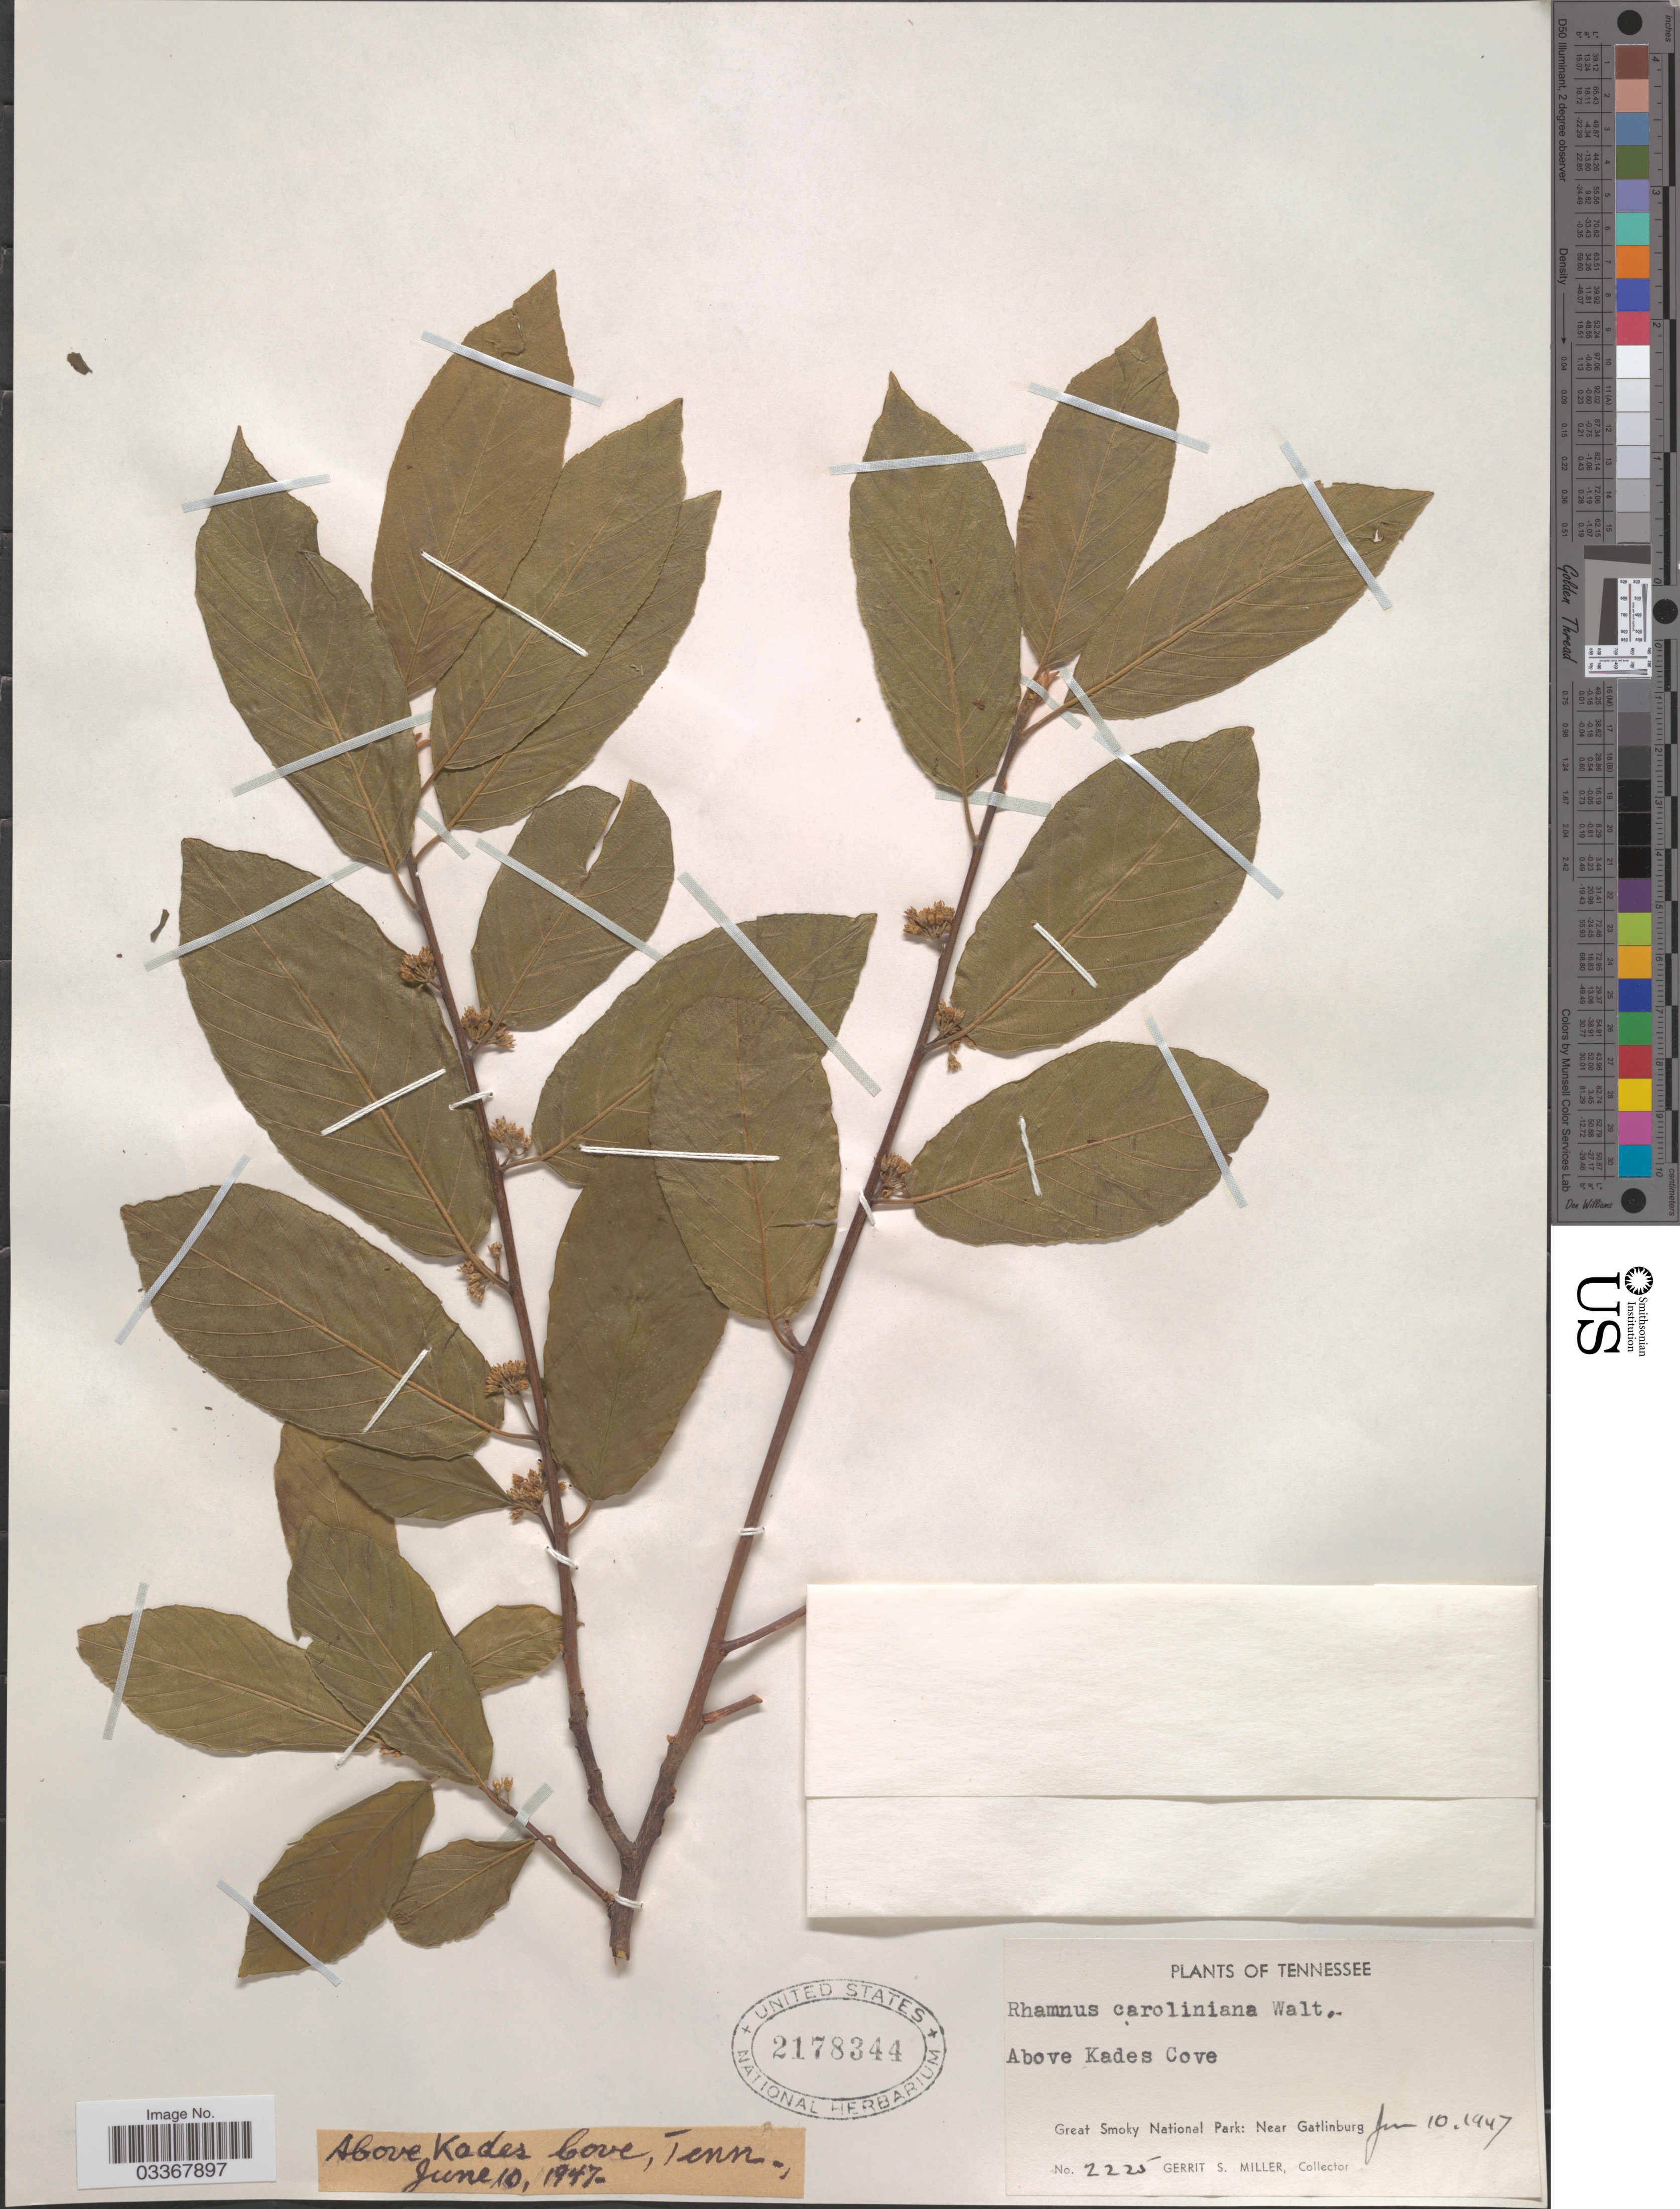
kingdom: Plantae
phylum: Tracheophyta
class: Magnoliopsida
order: Rosales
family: Rhamnaceae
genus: Frangula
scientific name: Frangula caroliniana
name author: (Walter) A. Gray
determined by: Strong, Mark T., (BOT), Smithsonian Institution - National Museum of Natural History (UNITED STATES)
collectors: G. S. Miller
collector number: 2225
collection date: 1947-06-10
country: United States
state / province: Tennessee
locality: Above Kades Cove, Great Smoky National Park: Near Gatlinburg.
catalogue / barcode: US 2178344